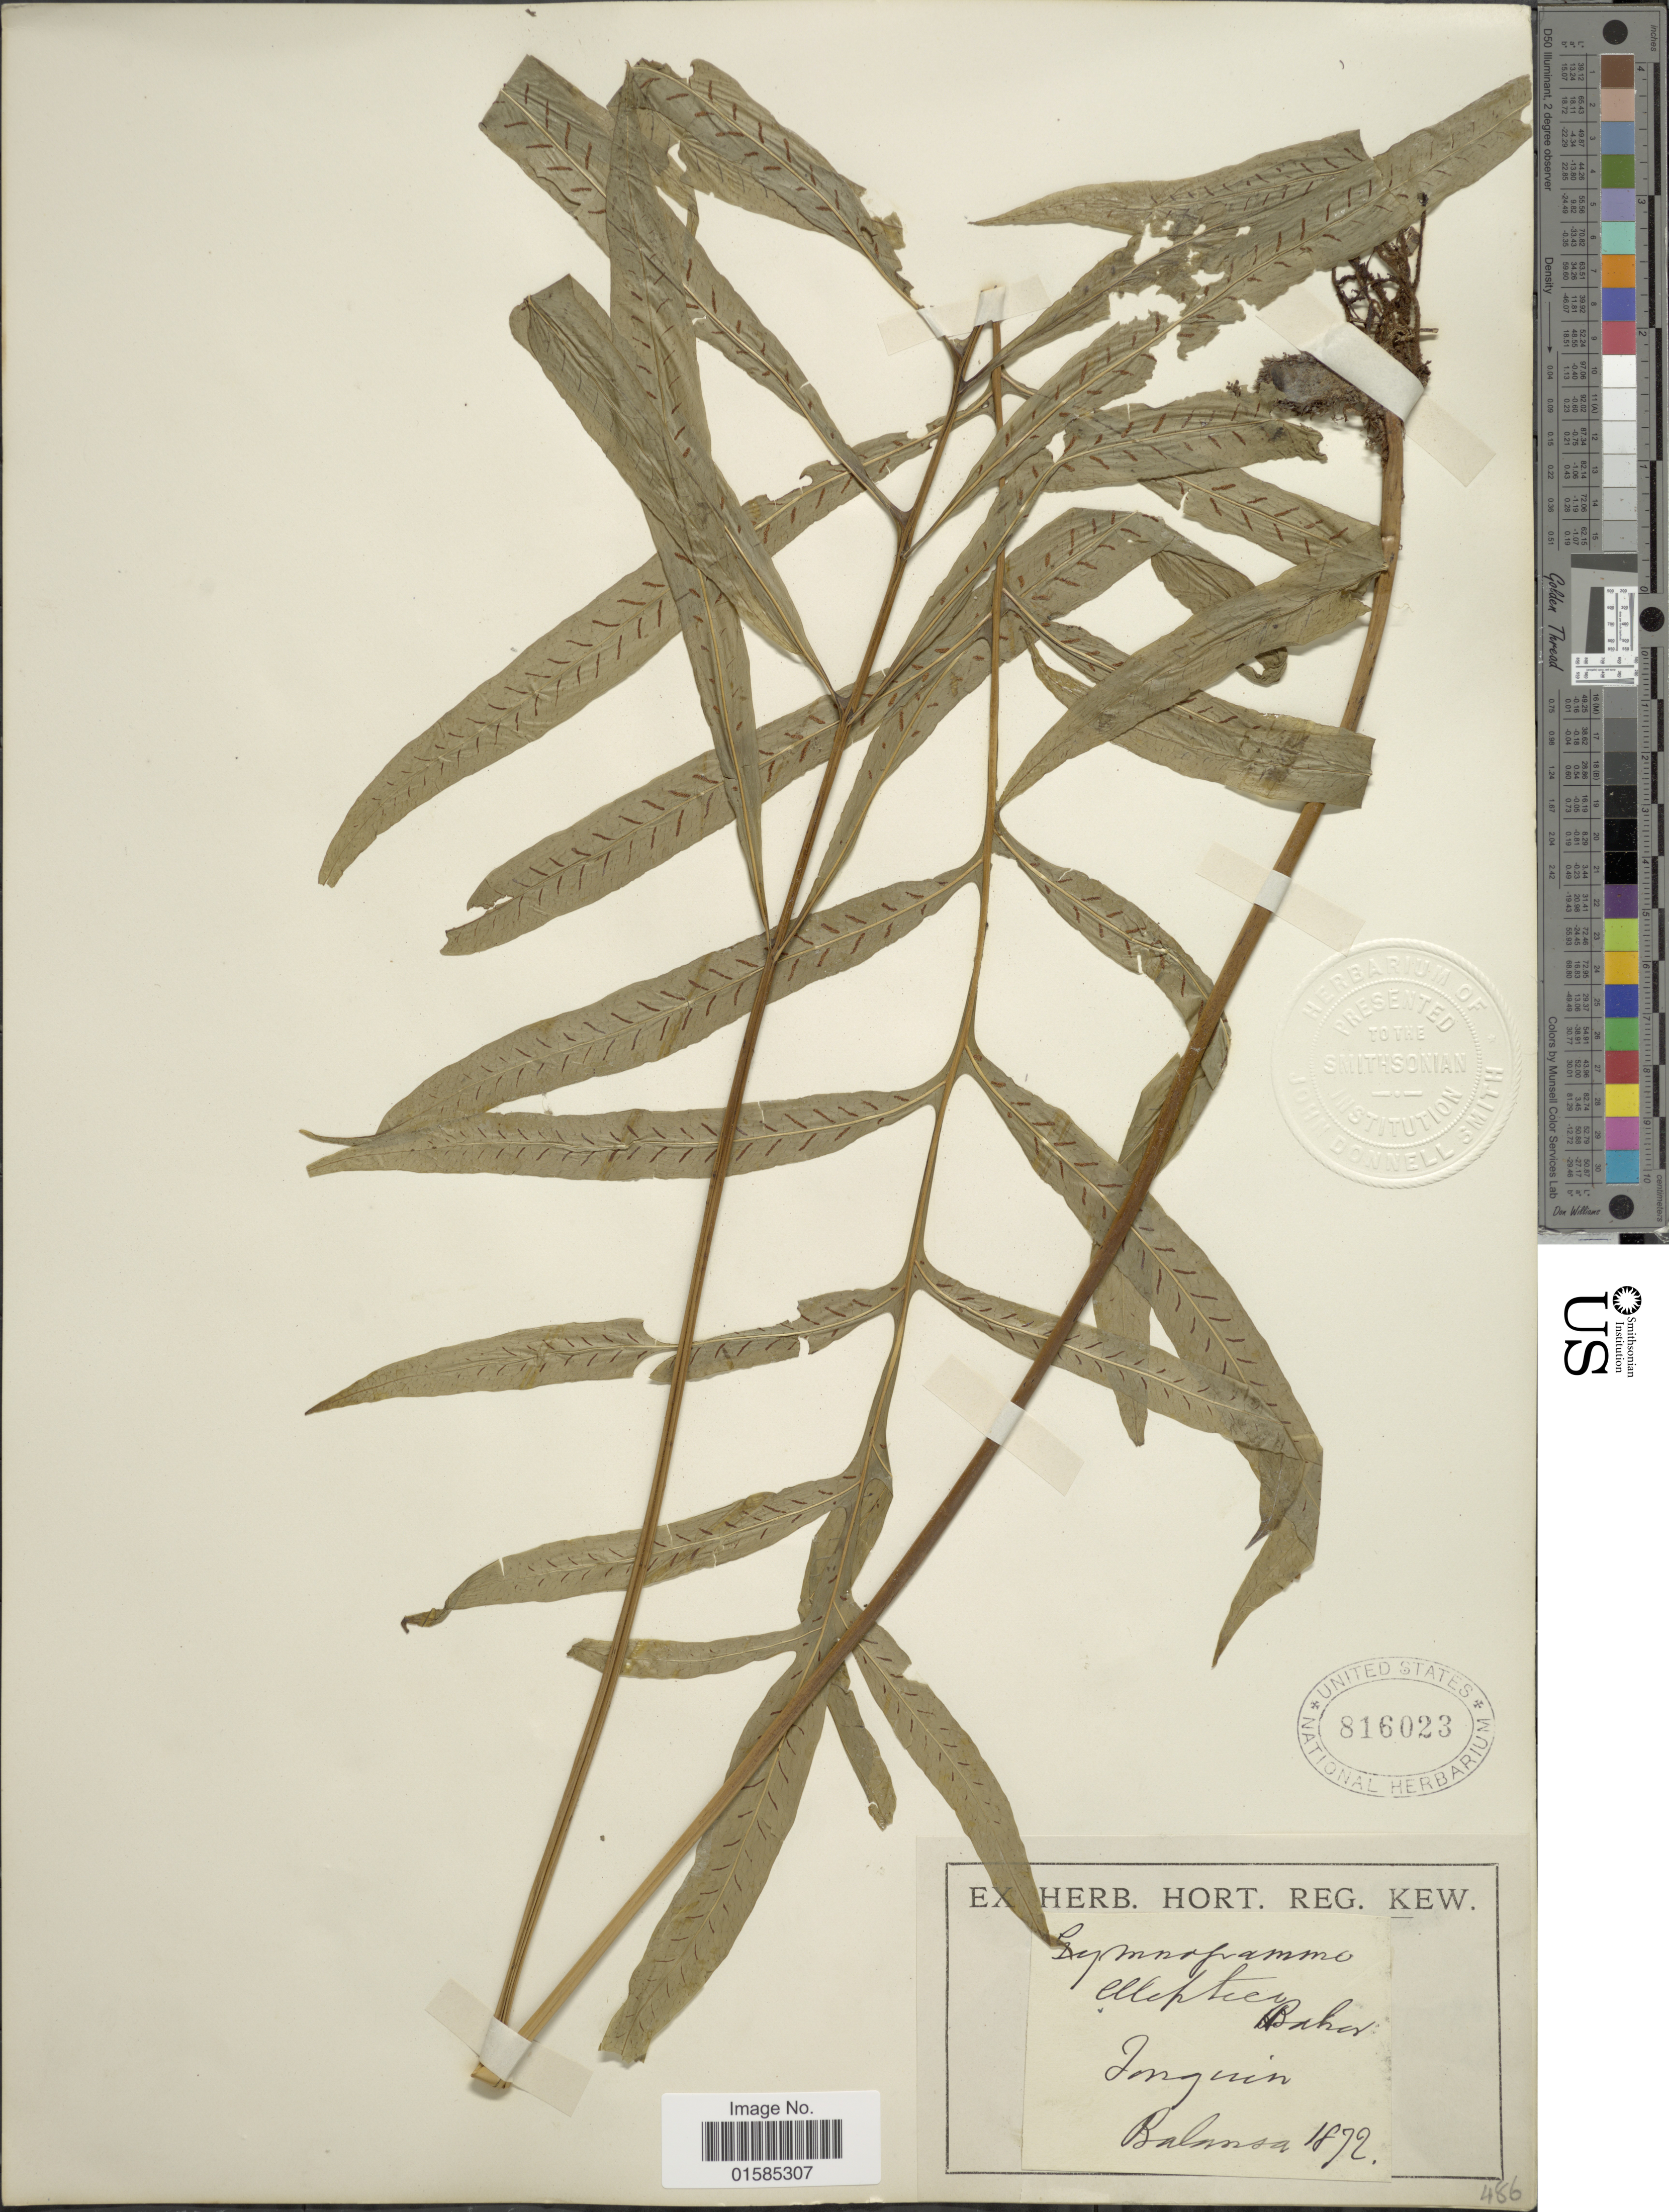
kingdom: Plantae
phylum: Tracheophyta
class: Polypodiopsida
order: Polypodiales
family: Polypodiaceae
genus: Leptochilus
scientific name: Leptochilus ellipticus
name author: (Thunb.) Noot.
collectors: -. Balansa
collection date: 1872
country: New Caledonia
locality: Jonguin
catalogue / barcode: US 816023